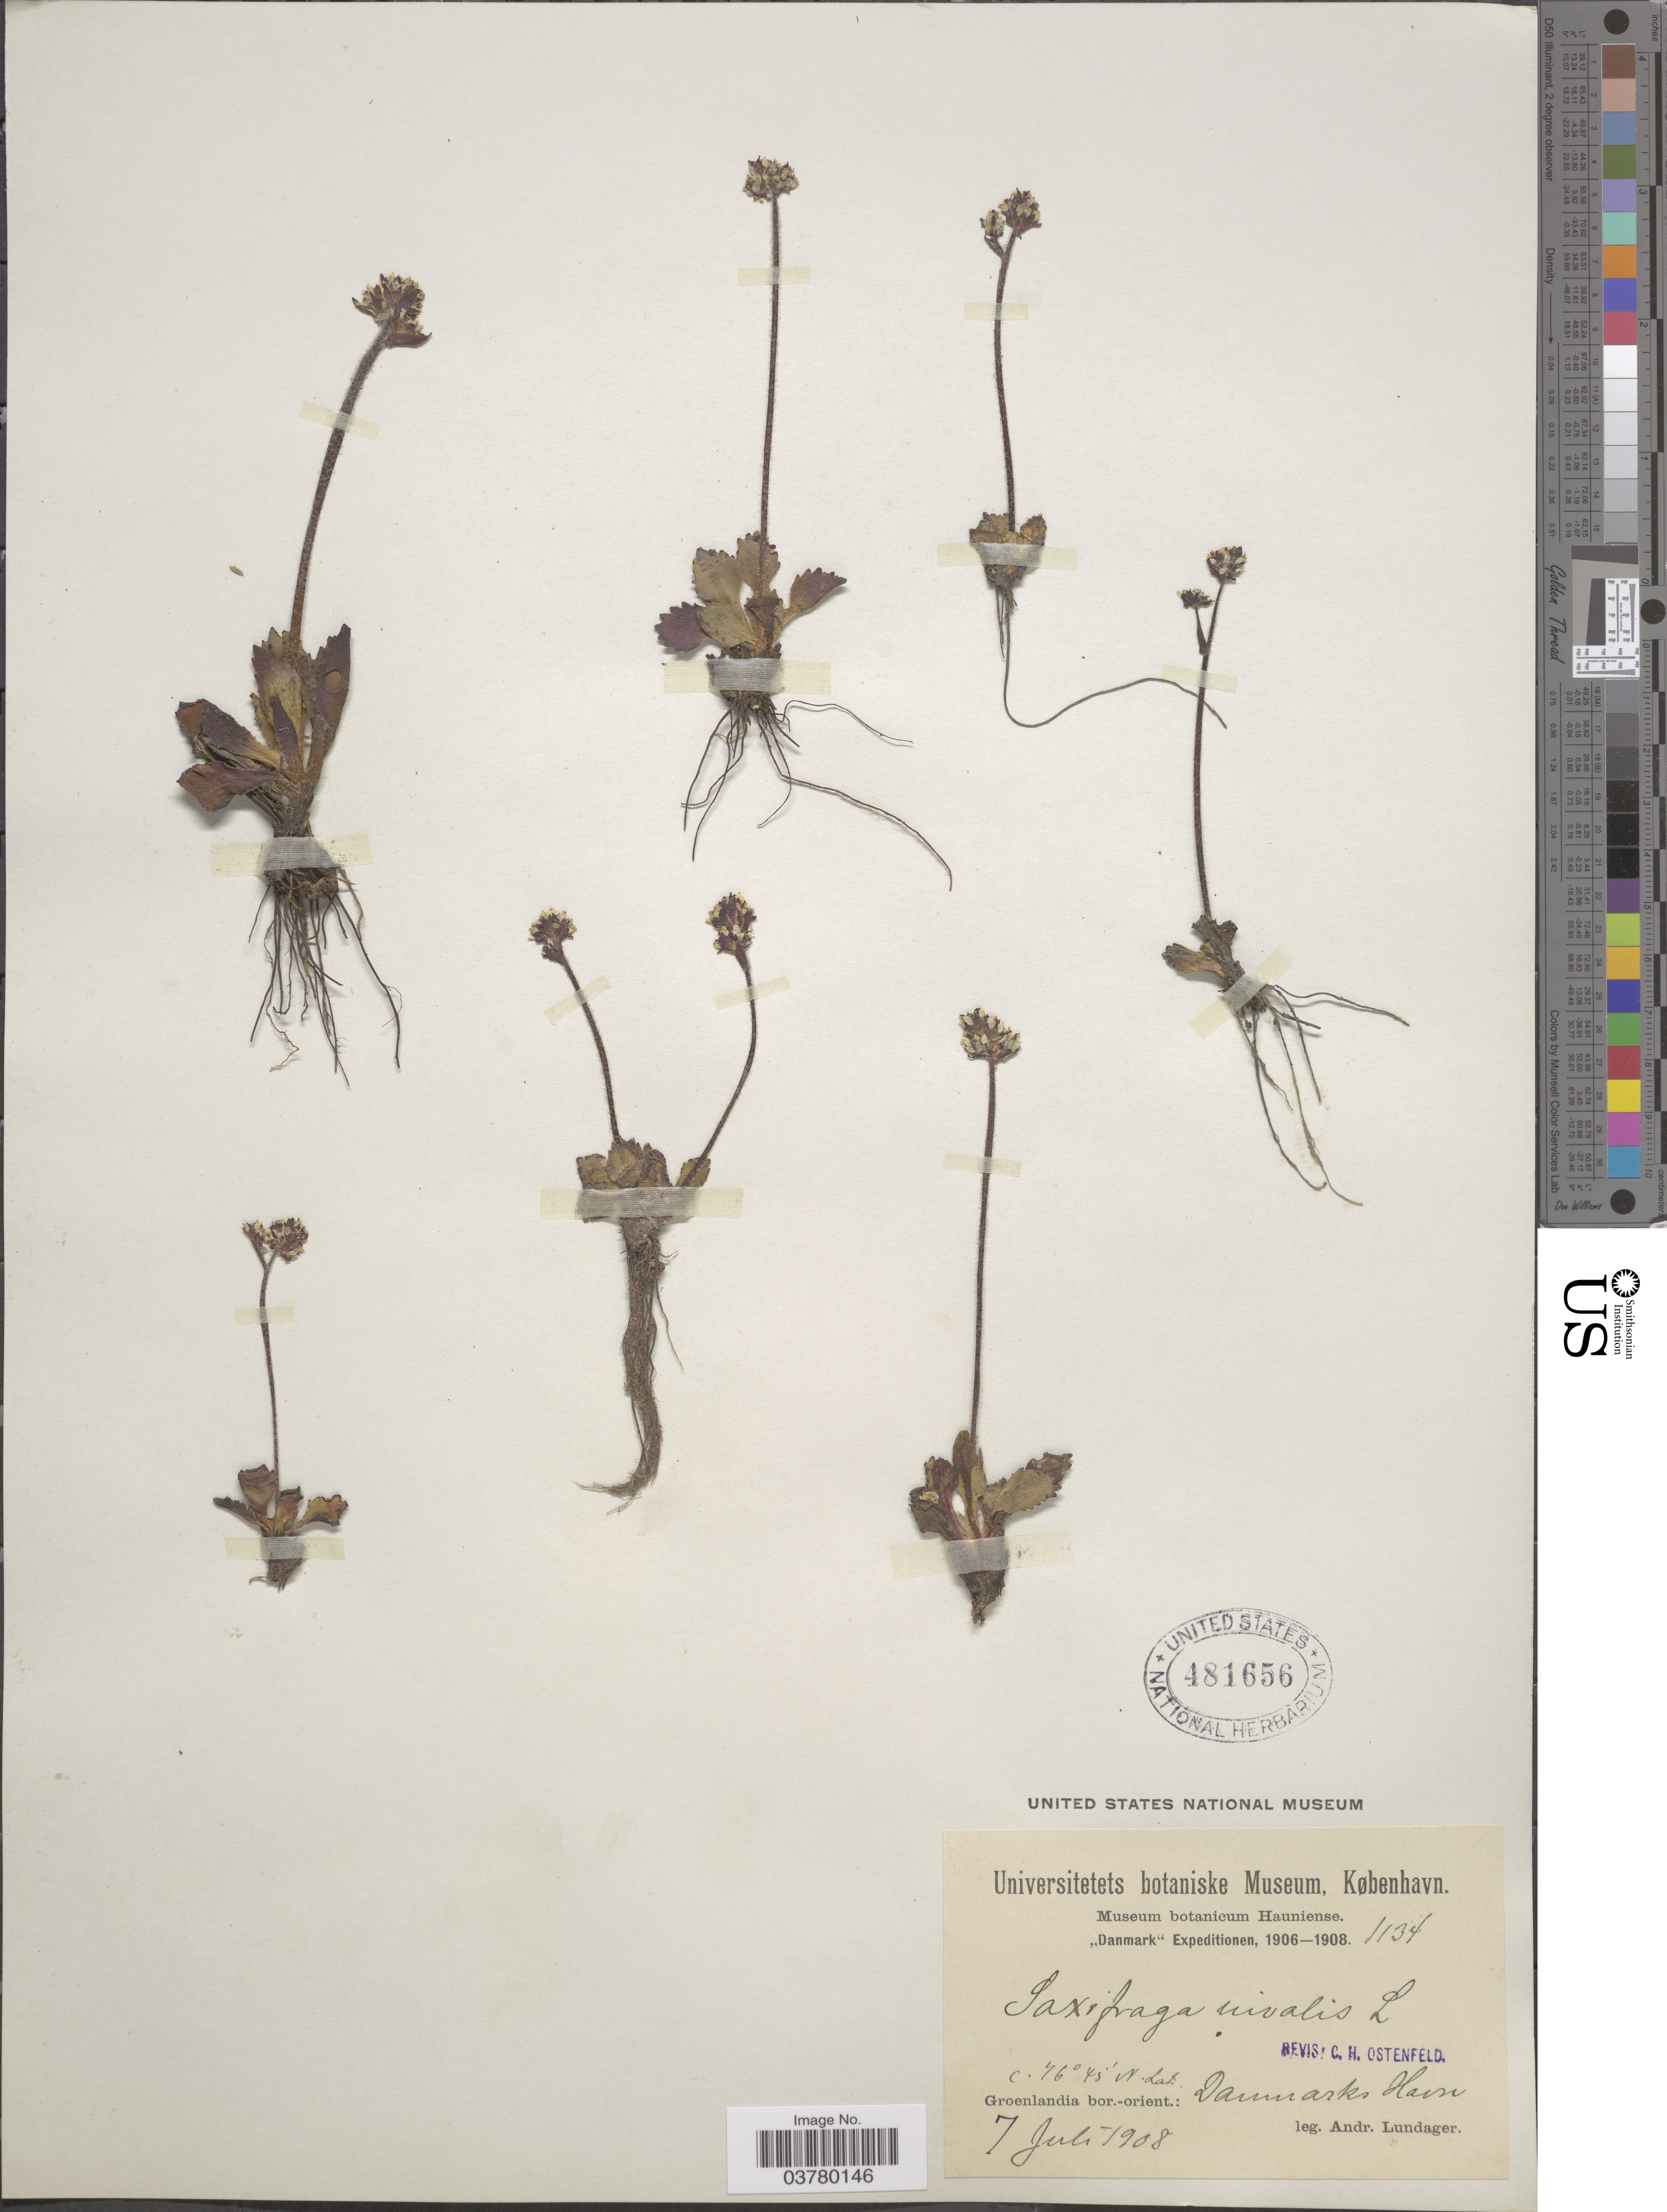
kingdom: Plantae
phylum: Tracheophyta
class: Magnoliopsida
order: Saxifragales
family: Saxifragaceae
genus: Micranthes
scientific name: Micranthes nivalis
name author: (L.) Small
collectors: A. Lundager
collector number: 1134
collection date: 1908-07-07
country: Greenland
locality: Danmark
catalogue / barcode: US 481656